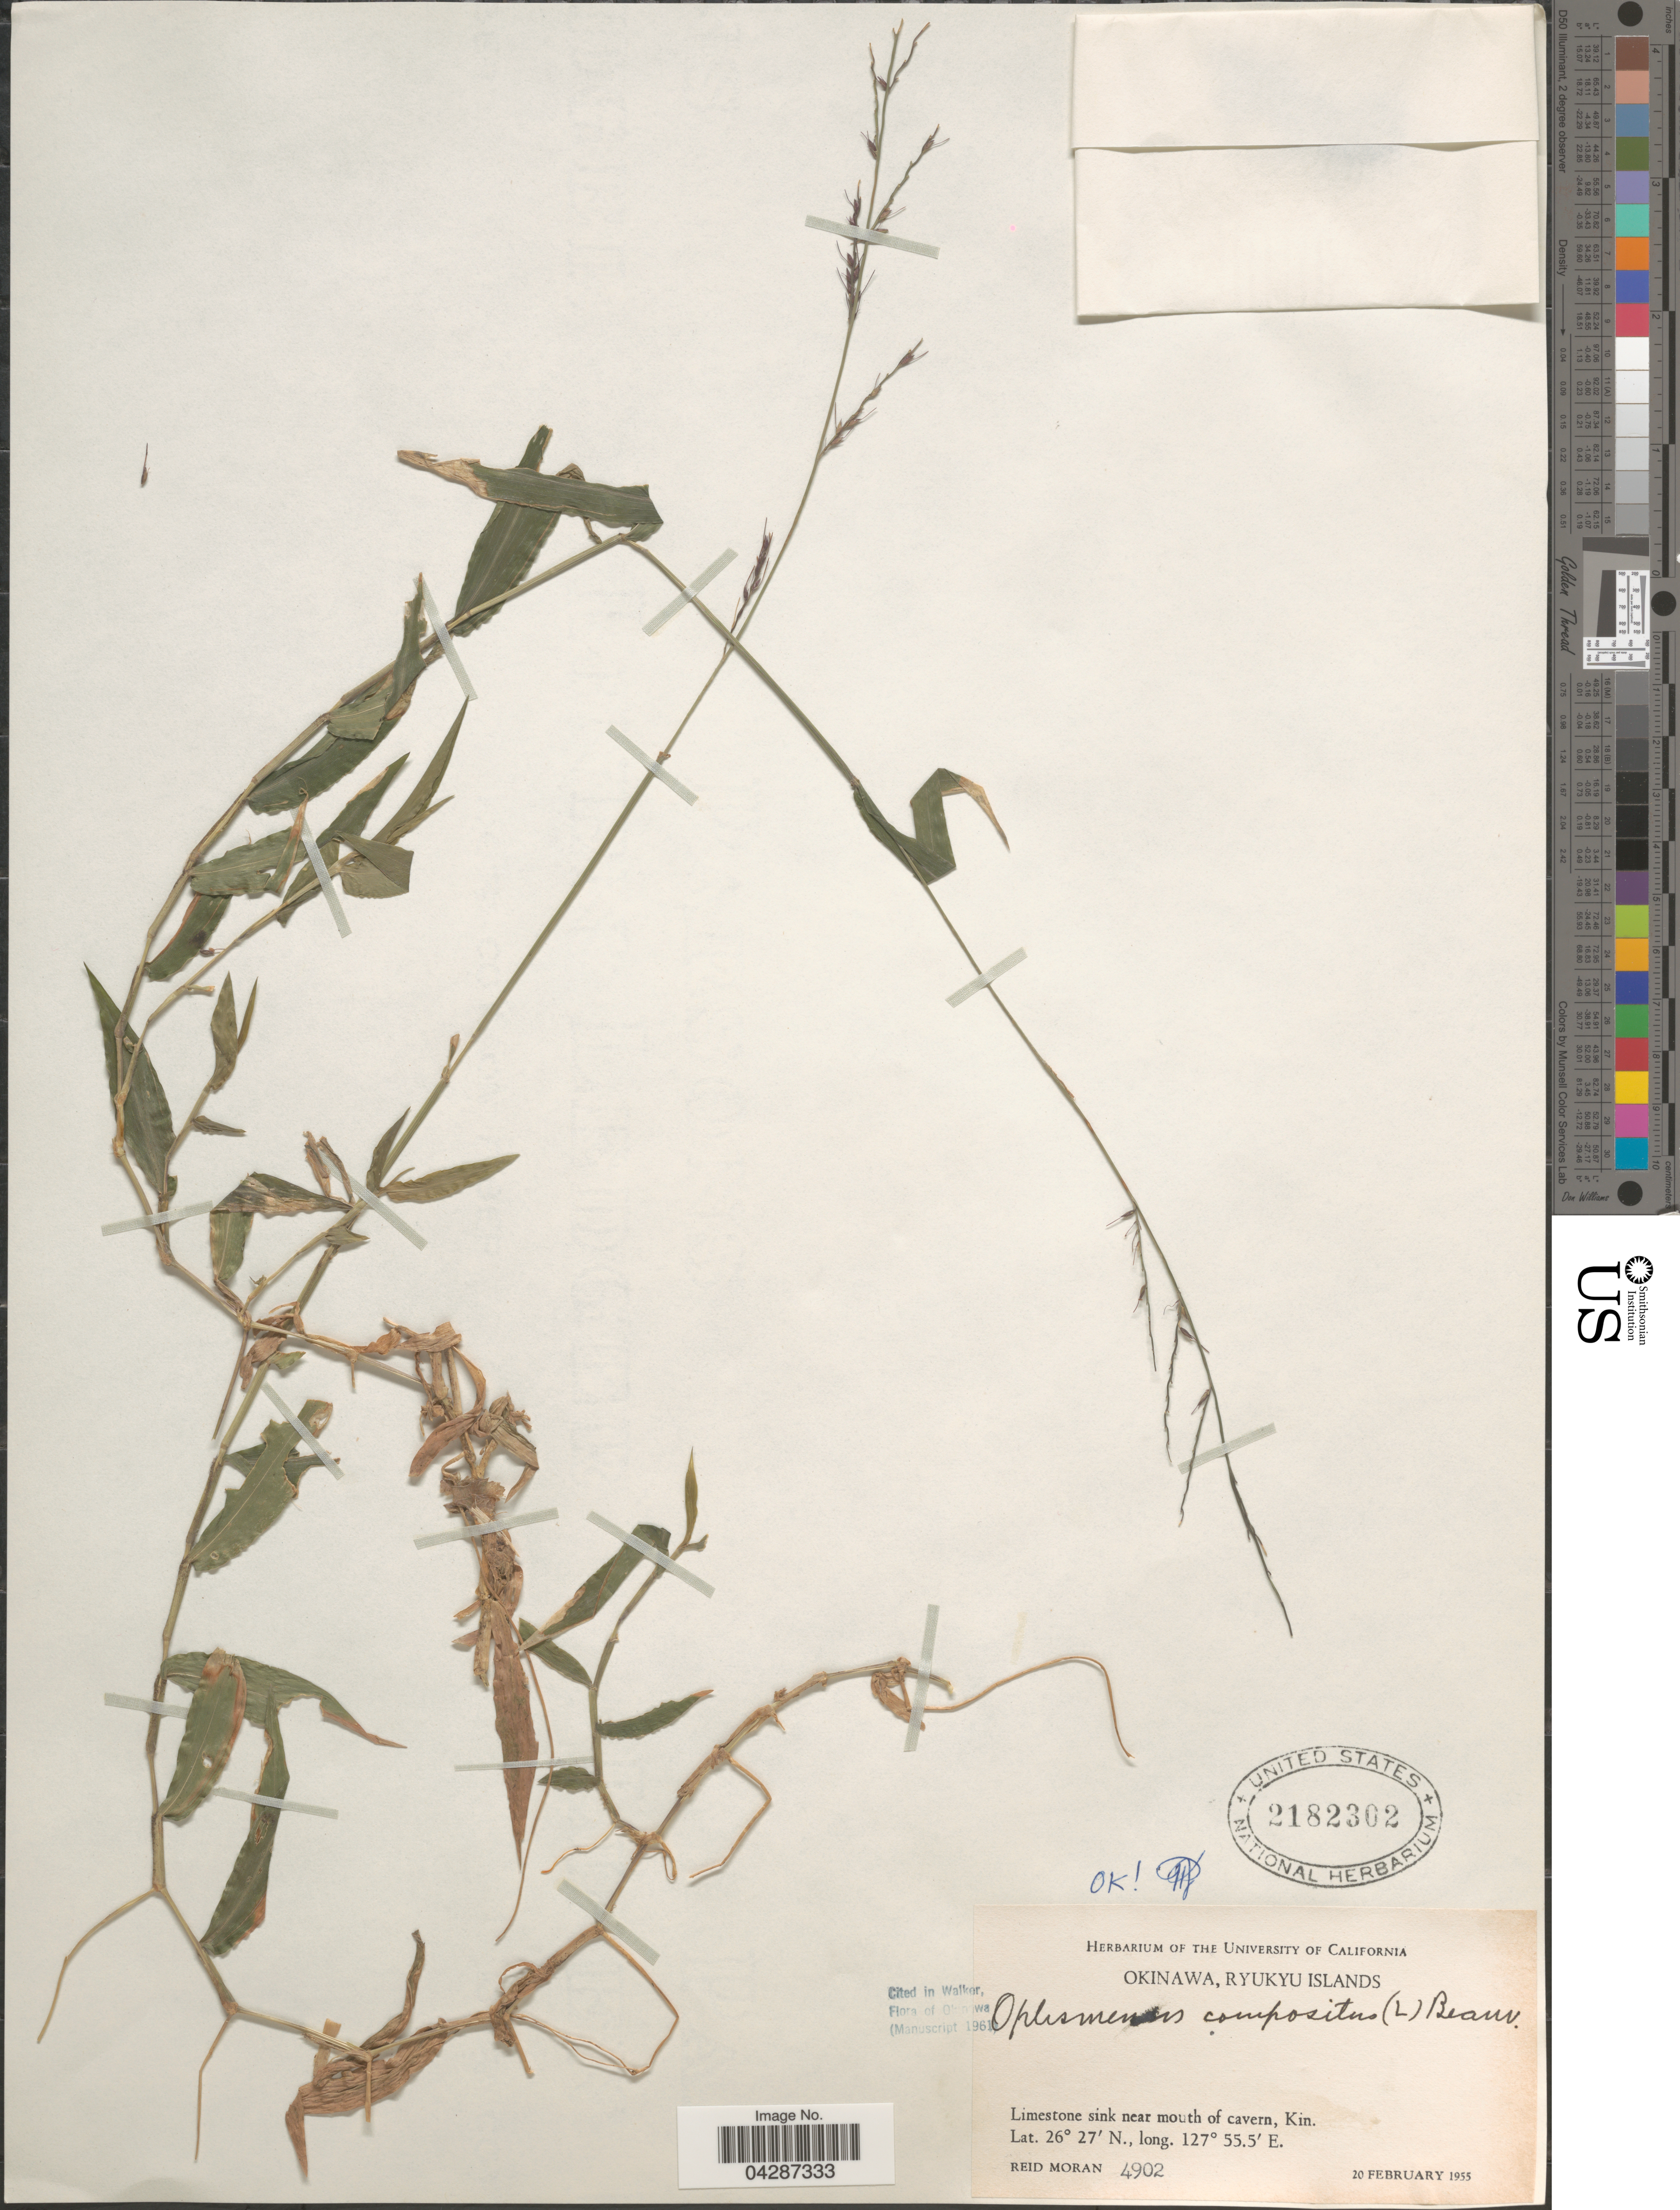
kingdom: Plantae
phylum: Tracheophyta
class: Liliopsida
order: Poales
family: Poaceae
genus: Oplismenus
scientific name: Oplismenus compositus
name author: (L.) P. Beauv.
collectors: R. V. Moran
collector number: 4902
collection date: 1955-02-20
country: Japan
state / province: Okinawa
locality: Ryukyu Islands. Limestone sink near mouth of cavern, Kin.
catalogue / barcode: US 2182302